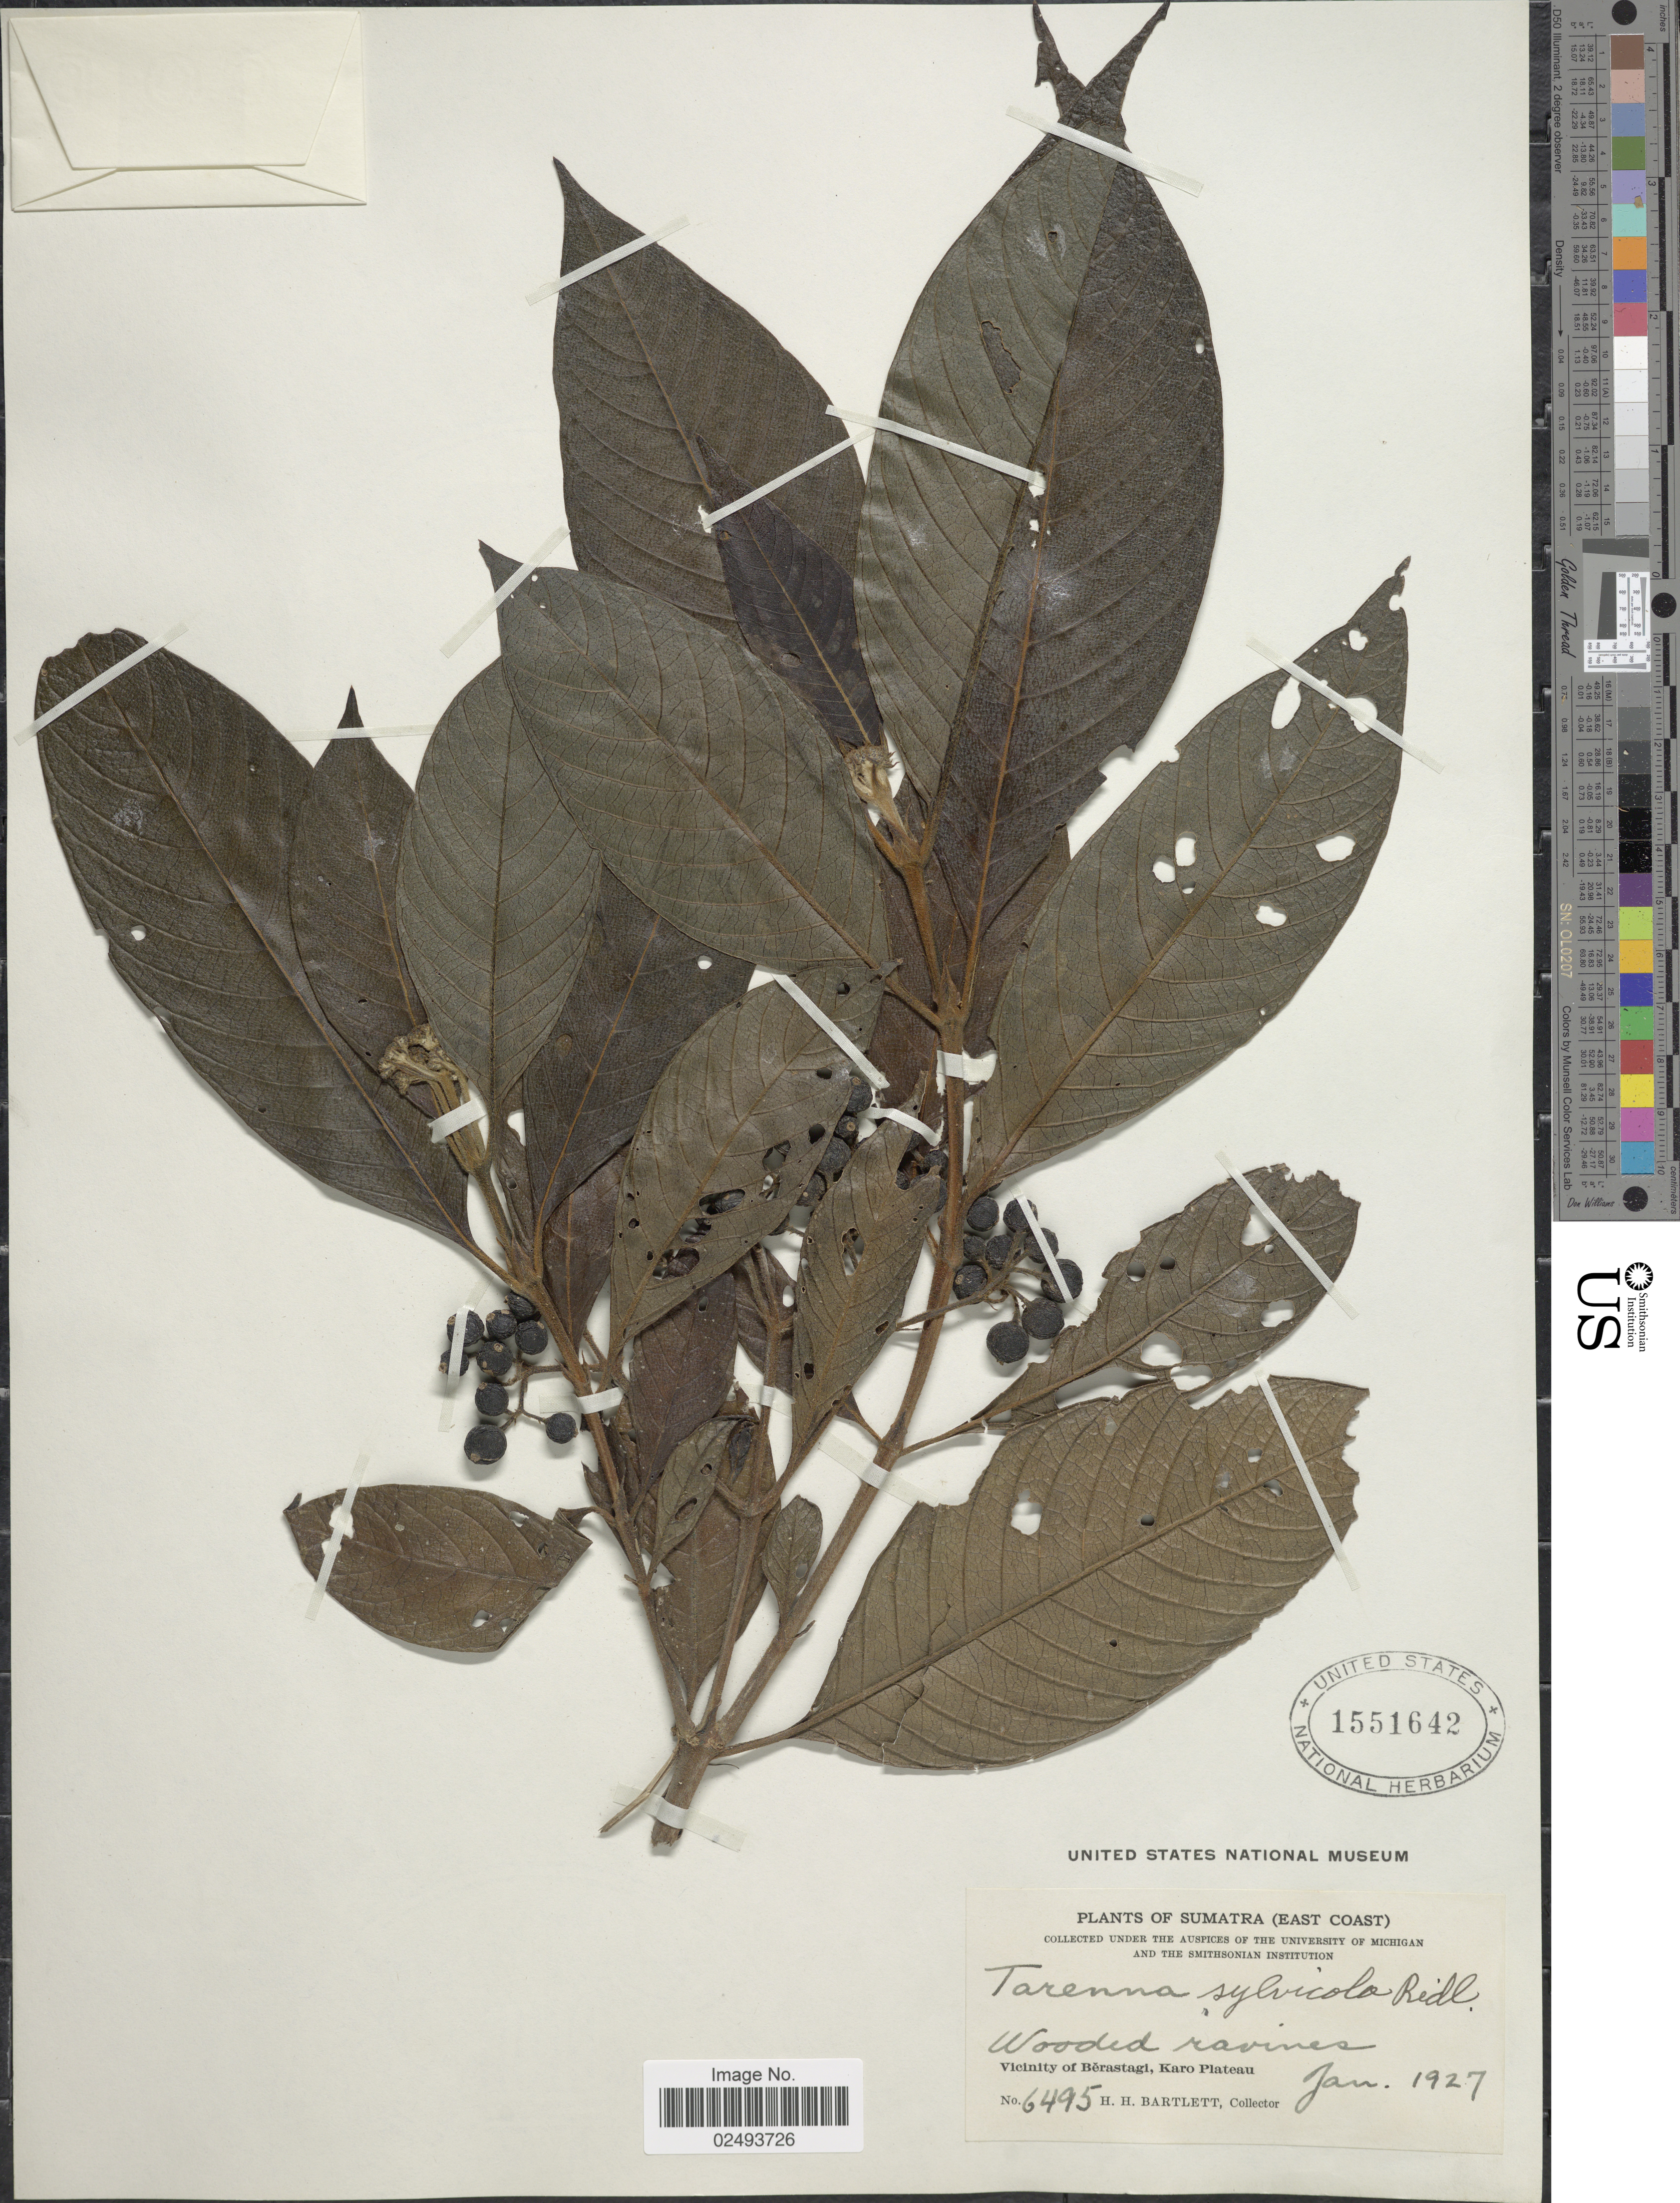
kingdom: Plantae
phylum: Tracheophyta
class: Magnoliopsida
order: Gentianales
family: Rubiaceae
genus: Tarenna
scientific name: Tarenna sylvicola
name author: (Ridl.) Merr.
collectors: H. H. Bartlett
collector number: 6495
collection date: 1927-01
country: Indonesia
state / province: Sumatra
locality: Sumatra (East Coast) Vicinity of Berastagi, Karo Plateau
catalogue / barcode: US 1551642